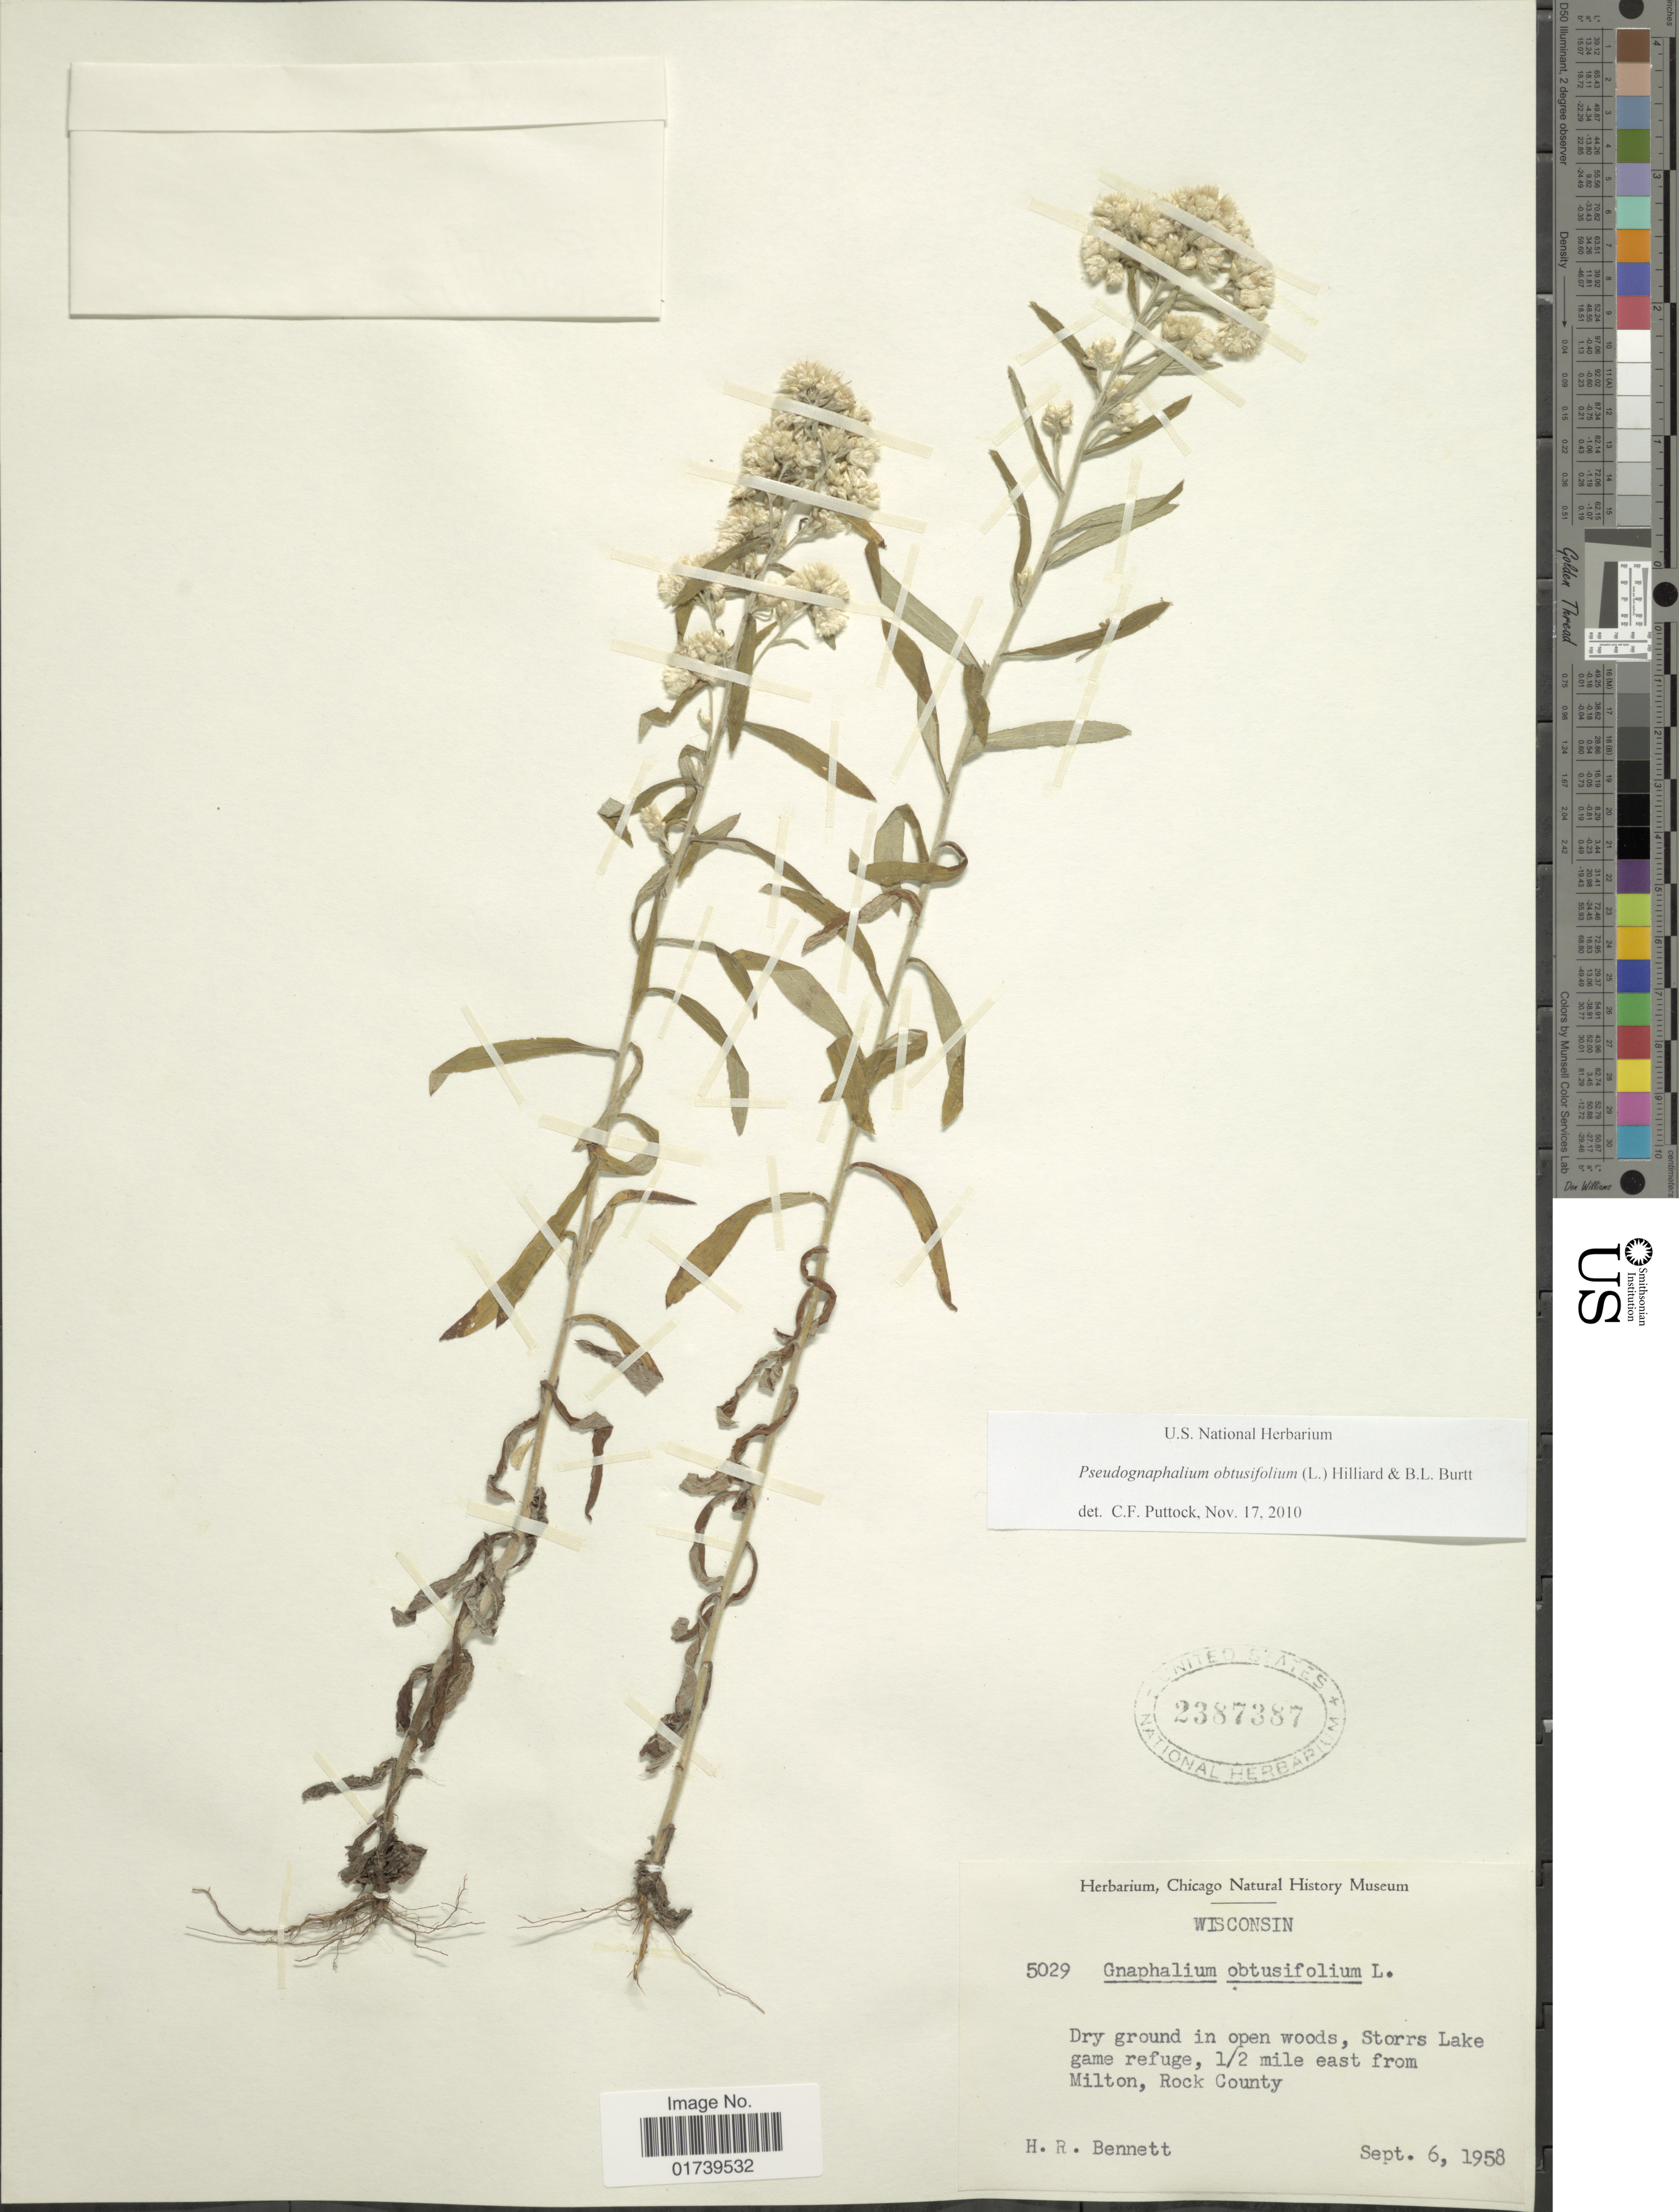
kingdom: Plantae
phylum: Tracheophyta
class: Magnoliopsida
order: Asterales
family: Asteraceae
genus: Pseudognaphalium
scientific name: Pseudognaphalium obtusifolium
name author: (L.) Hilliard & B.L. Burtt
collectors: H. R. Bennett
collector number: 5029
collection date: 1958-09-06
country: United States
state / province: Wisconsin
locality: Storrs Lake game refuge, 1/2 mile east from Milton, Rock County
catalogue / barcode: US 2387387